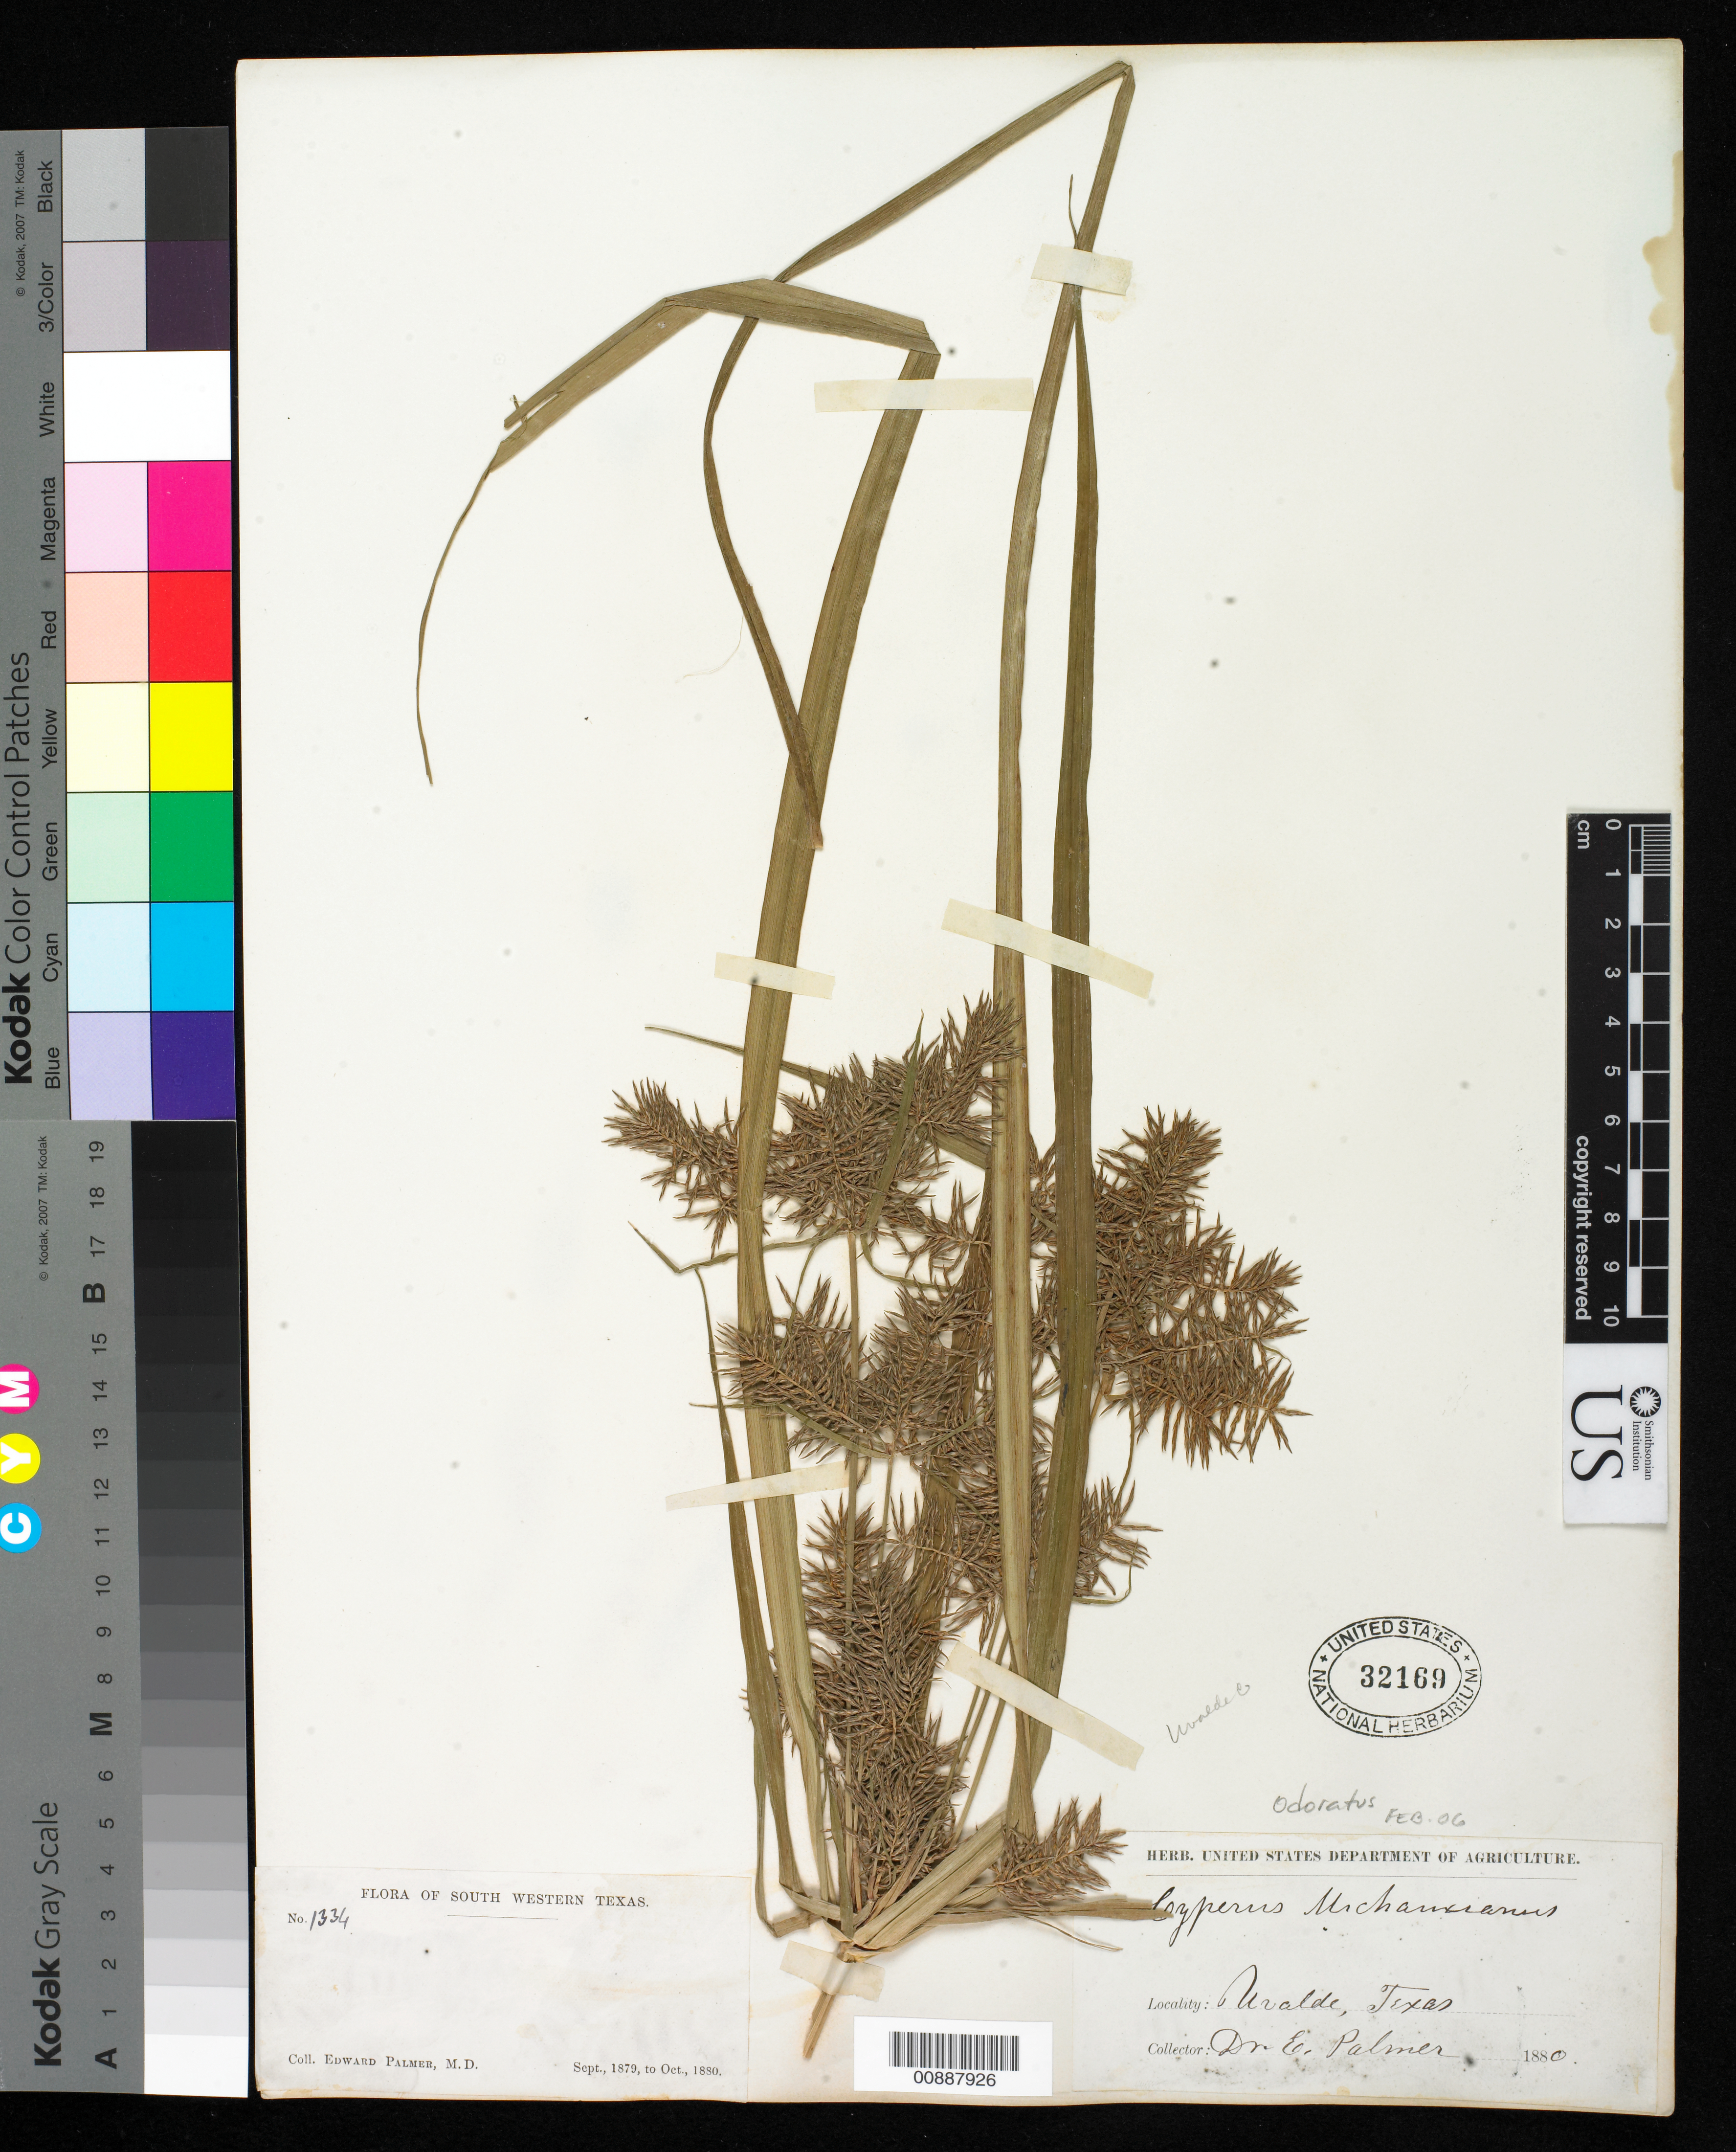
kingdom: Plantae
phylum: Tracheophyta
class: Liliopsida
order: Poales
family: Cyperaceae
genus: Cyperus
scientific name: Cyperus odoratus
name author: L.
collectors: E. Palmer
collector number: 1334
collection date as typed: Sep 1879 to -- Oct 1880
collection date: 1879-09/1880-10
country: United States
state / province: Texas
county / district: Uvalde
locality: Uvalde, Texas.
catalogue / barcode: US 32169